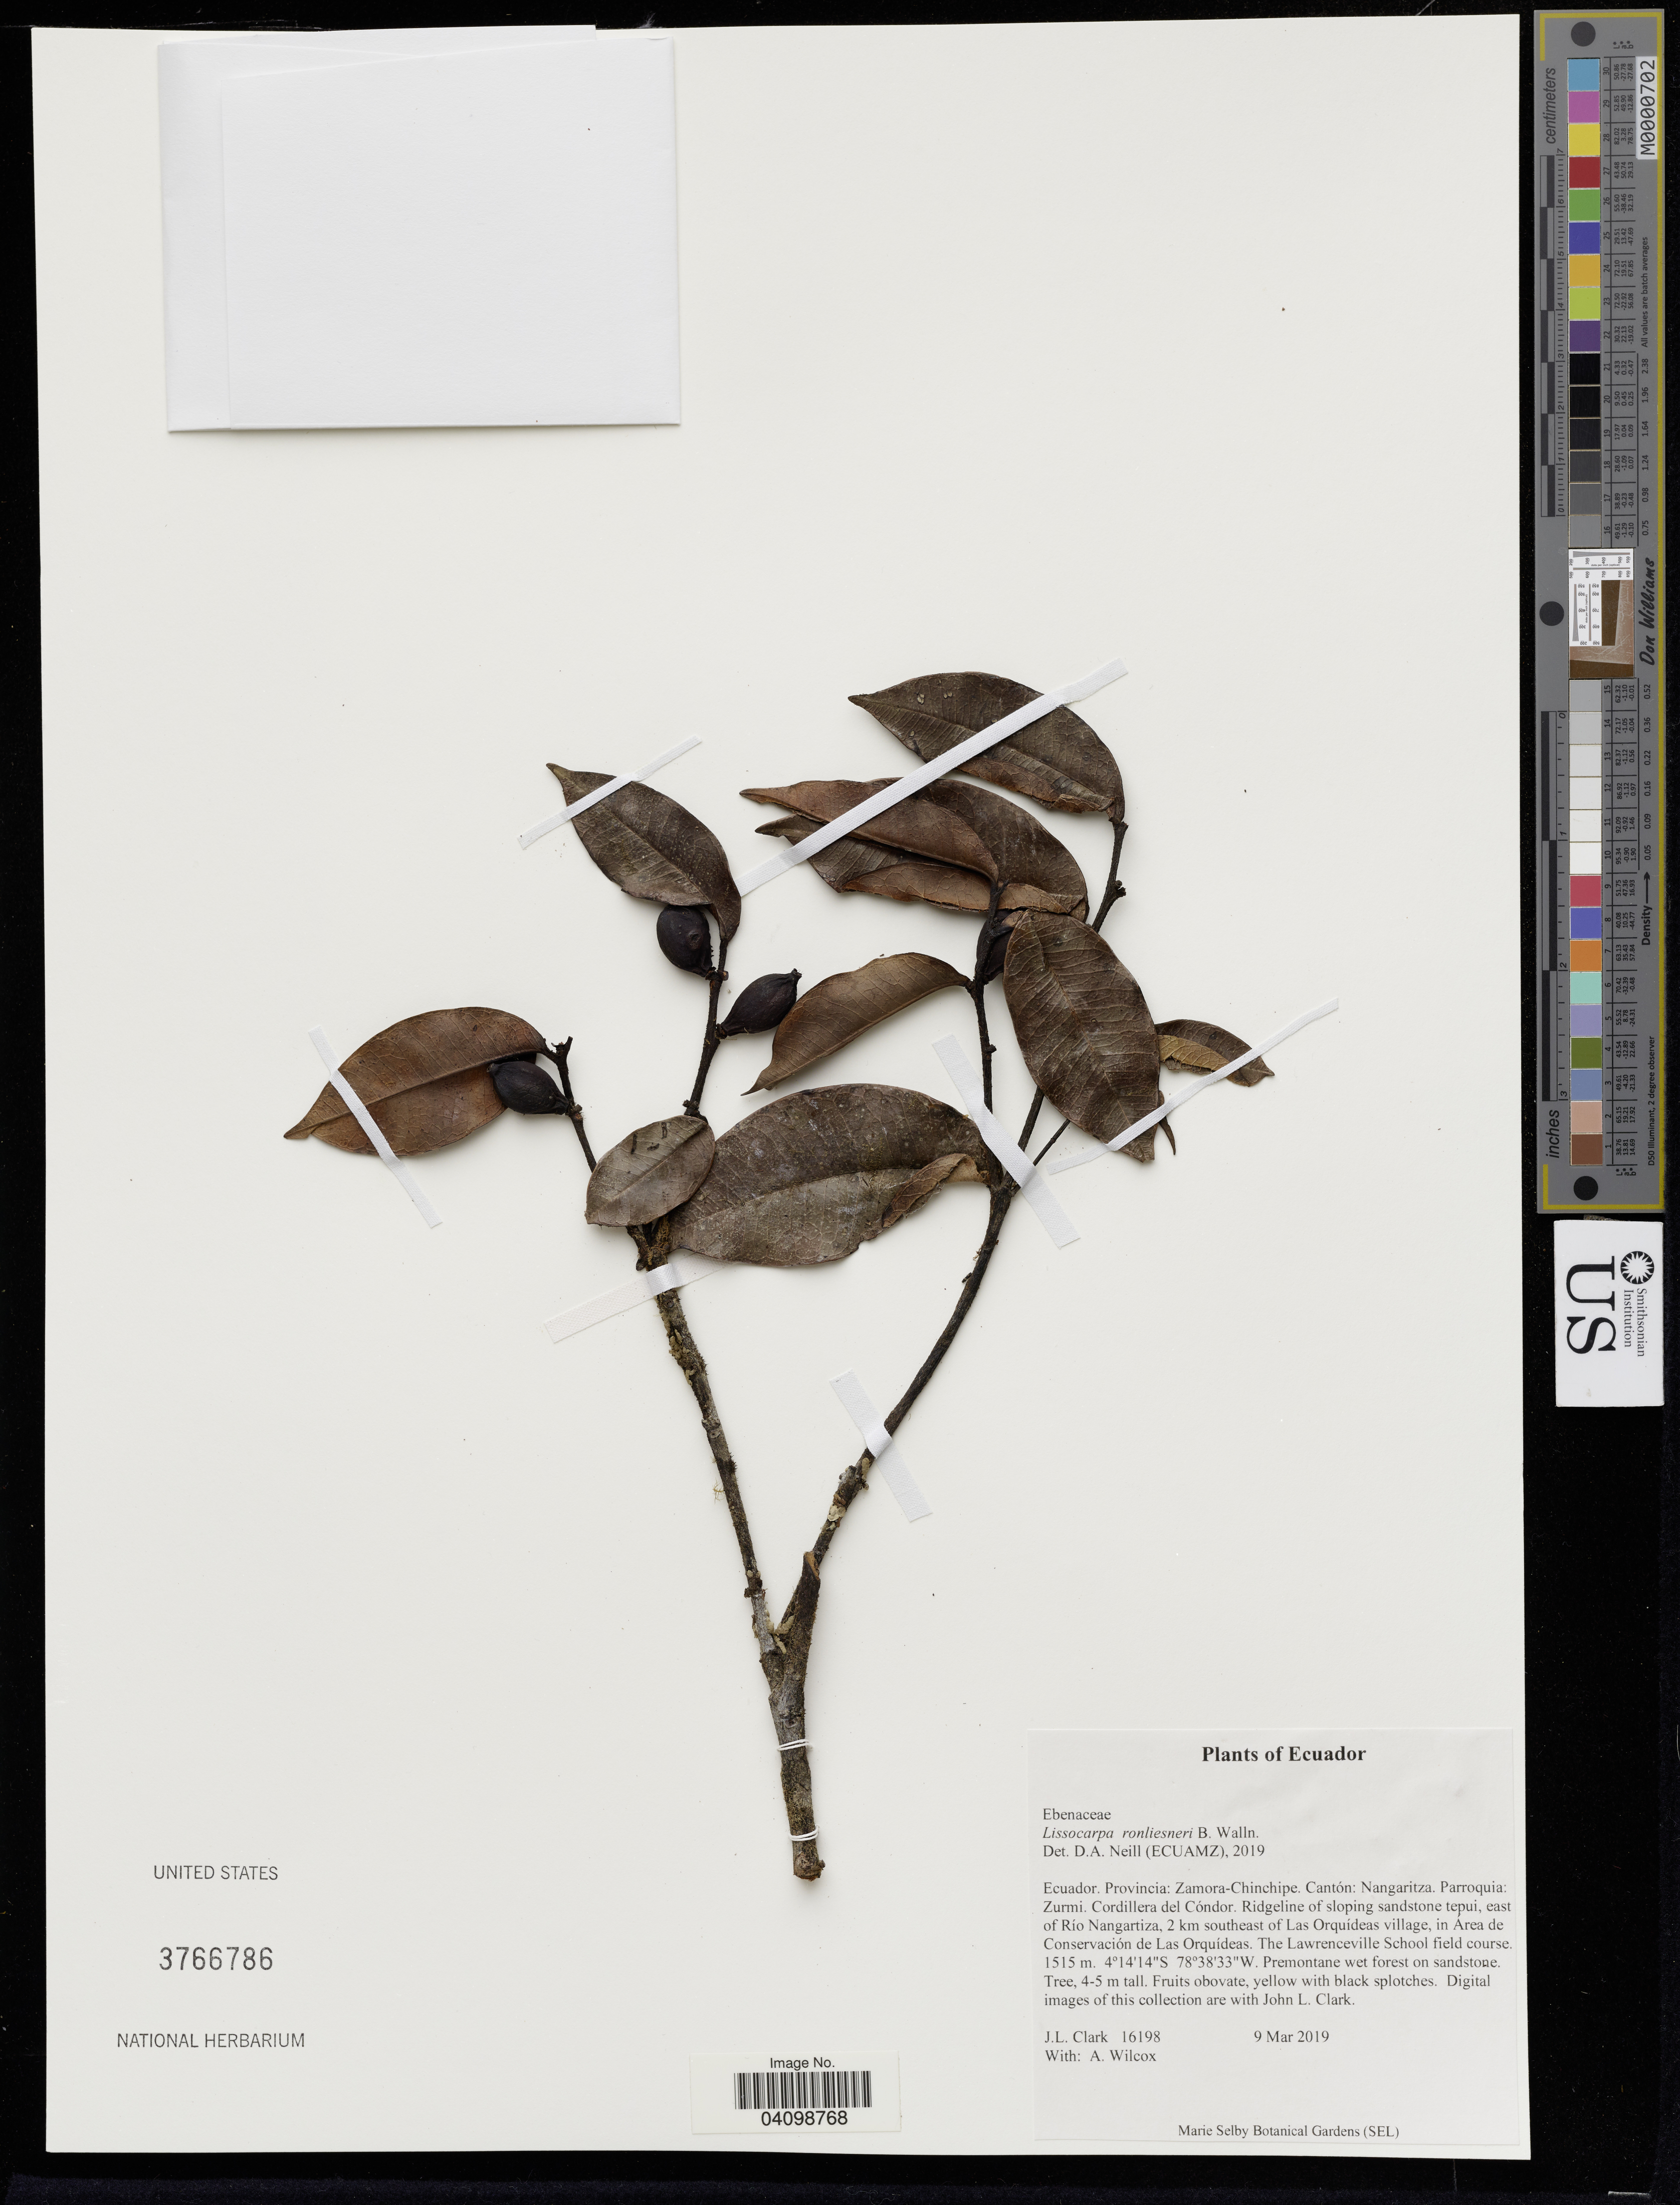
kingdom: Plantae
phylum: Tracheophyta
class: Magnoliopsida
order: Ericales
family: Ebenaceae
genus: Lissocarpa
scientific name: Lissocarpa ronliesneri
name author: B. Walln.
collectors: J. Clark & A. Wilcox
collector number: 16198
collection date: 2019-03-09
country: Ecuador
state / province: Zamora-Chinchipe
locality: Cantón: Nangaritza, Parroquia: Zurmi, Cordillera del Cóndor del Cóndor, Ridgeline of sloping sandstone tepui, east of Río Nangartiza, 2 km southeast of Las Orquídeas village, in Area de Conservación de Las Orquídeas, The Lawrenceville School field course.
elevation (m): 1515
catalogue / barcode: US 3766786